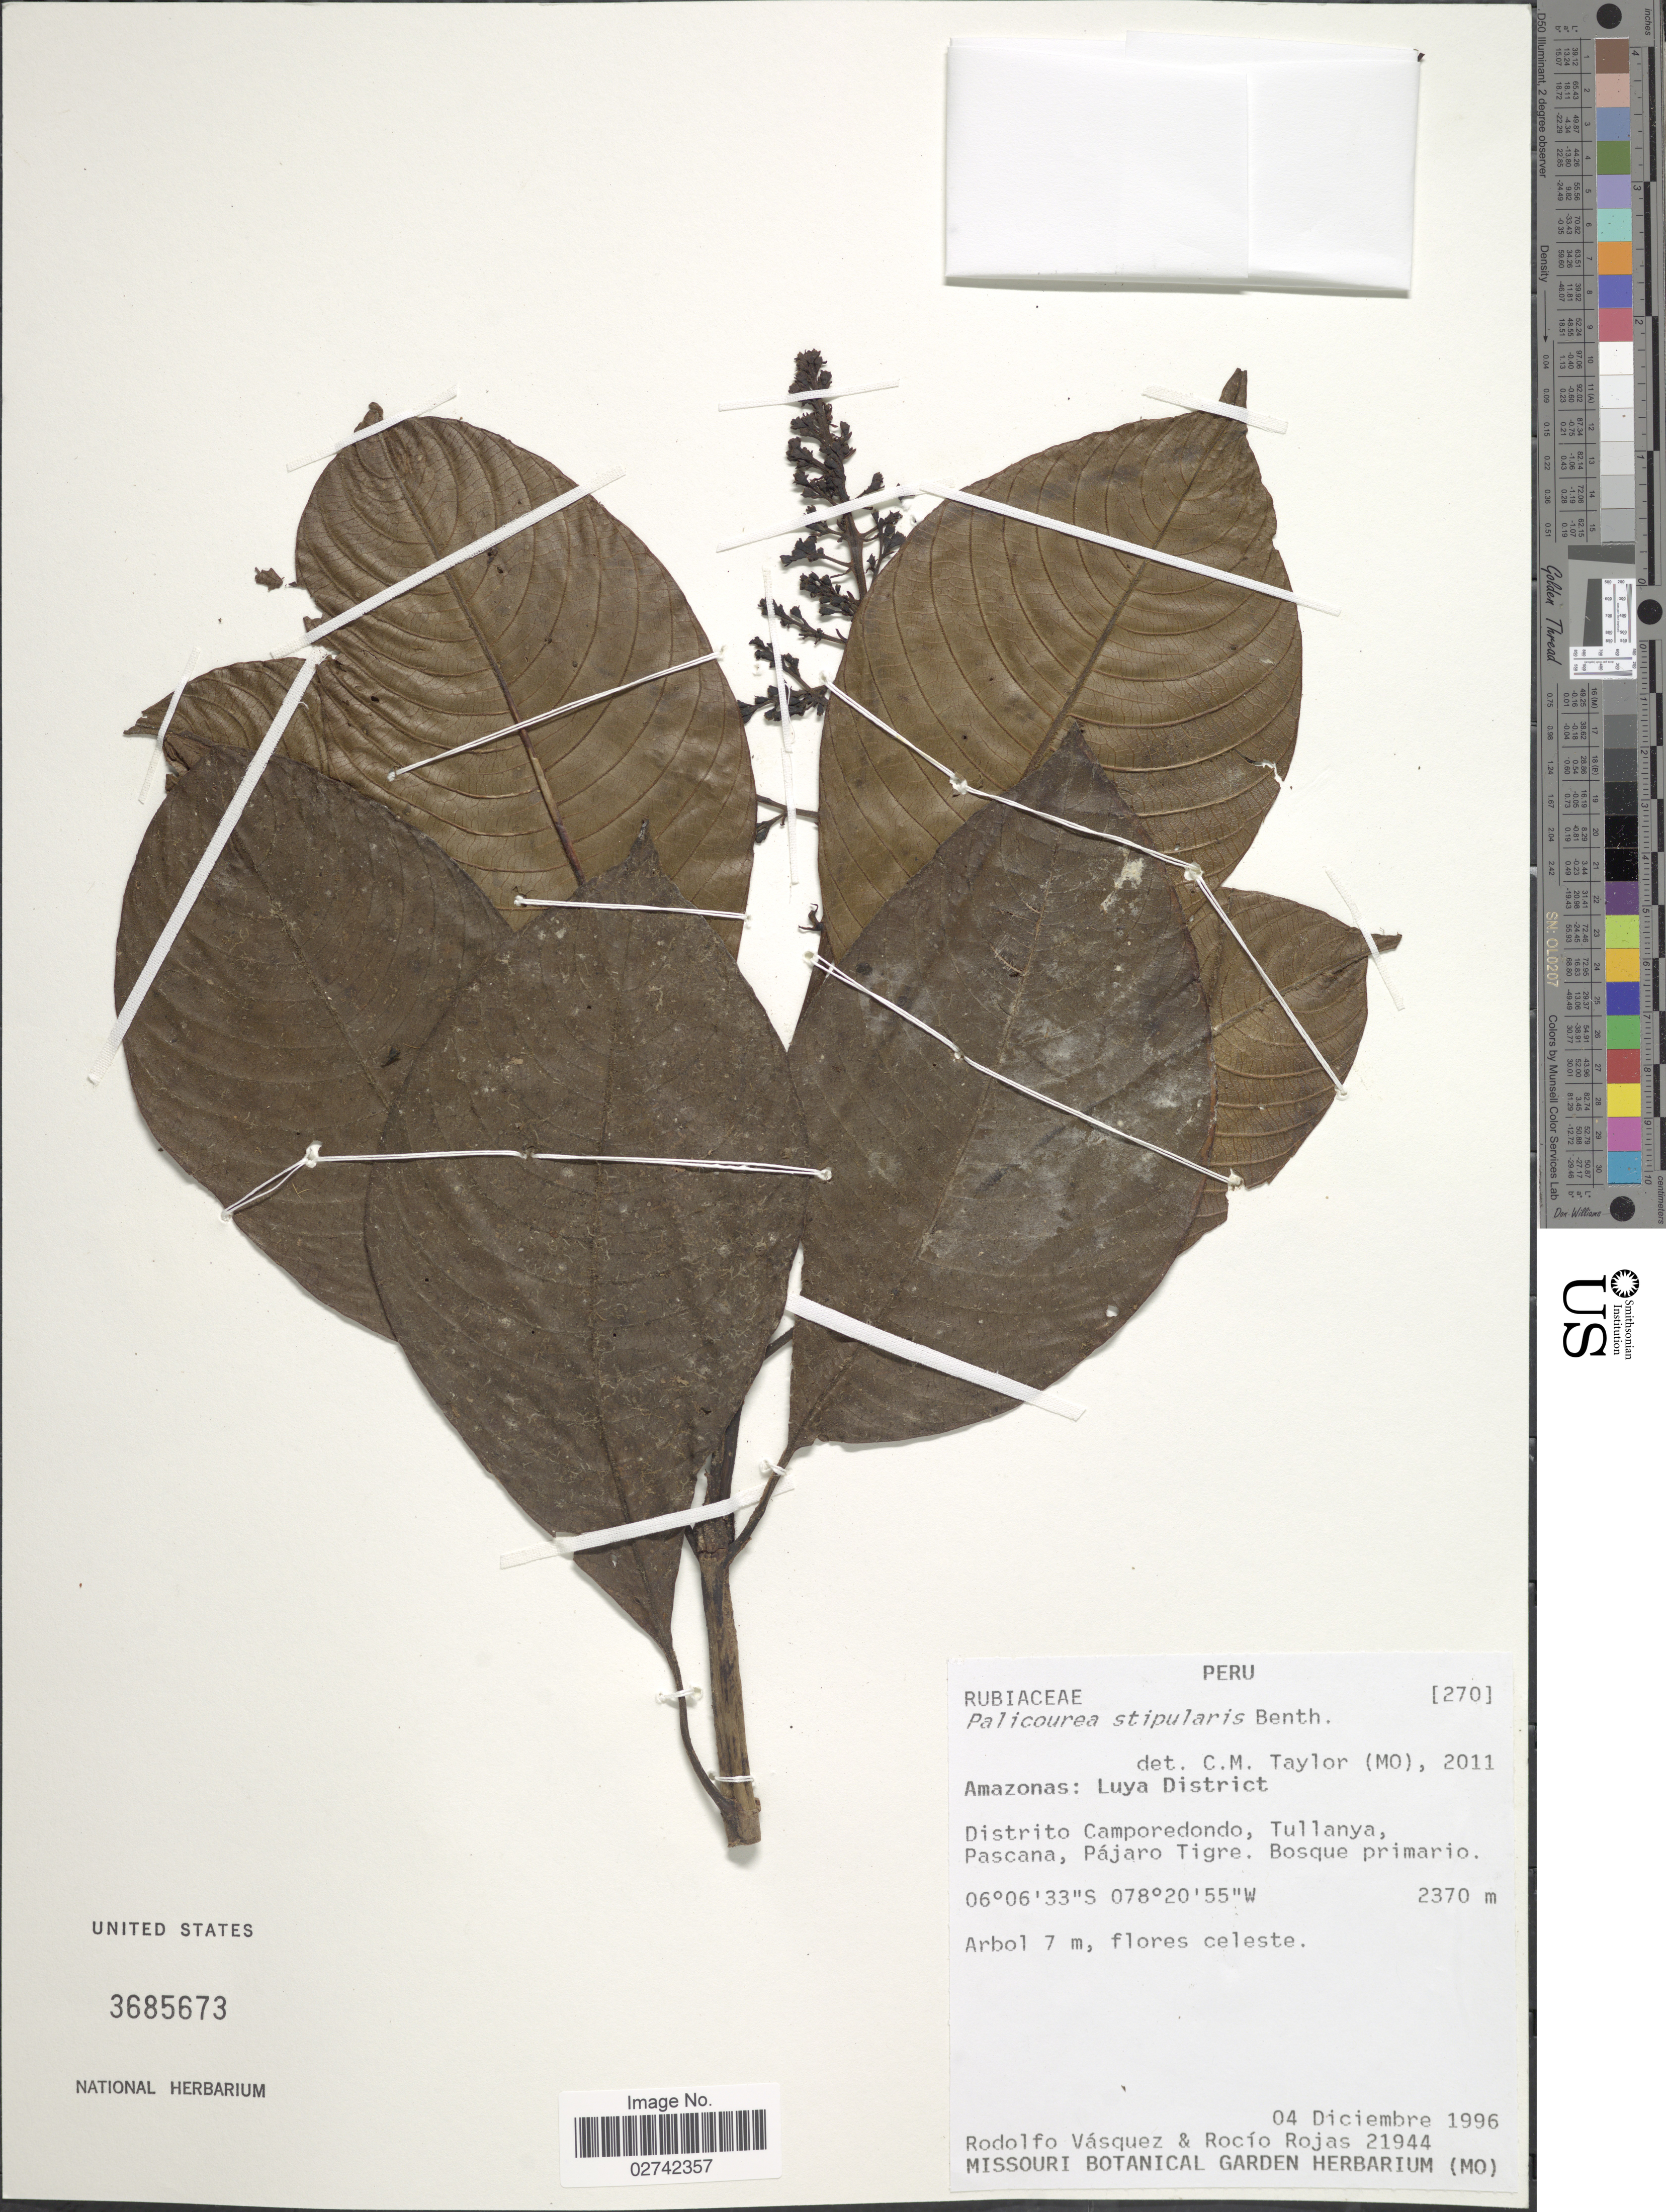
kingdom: Plantae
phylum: Tracheophyta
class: Magnoliopsida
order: Gentianales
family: Rubiaceae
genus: Palicourea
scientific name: Palicourea stipularis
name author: Benth.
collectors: R. Vásquez & R. Rojas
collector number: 21944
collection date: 1996-12-04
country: Peru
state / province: Amazonas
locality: Luya District, Distrito Camporedondo, Tullanya, Pascana, Pajaro Tigre.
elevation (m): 2370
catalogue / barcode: US 3685673